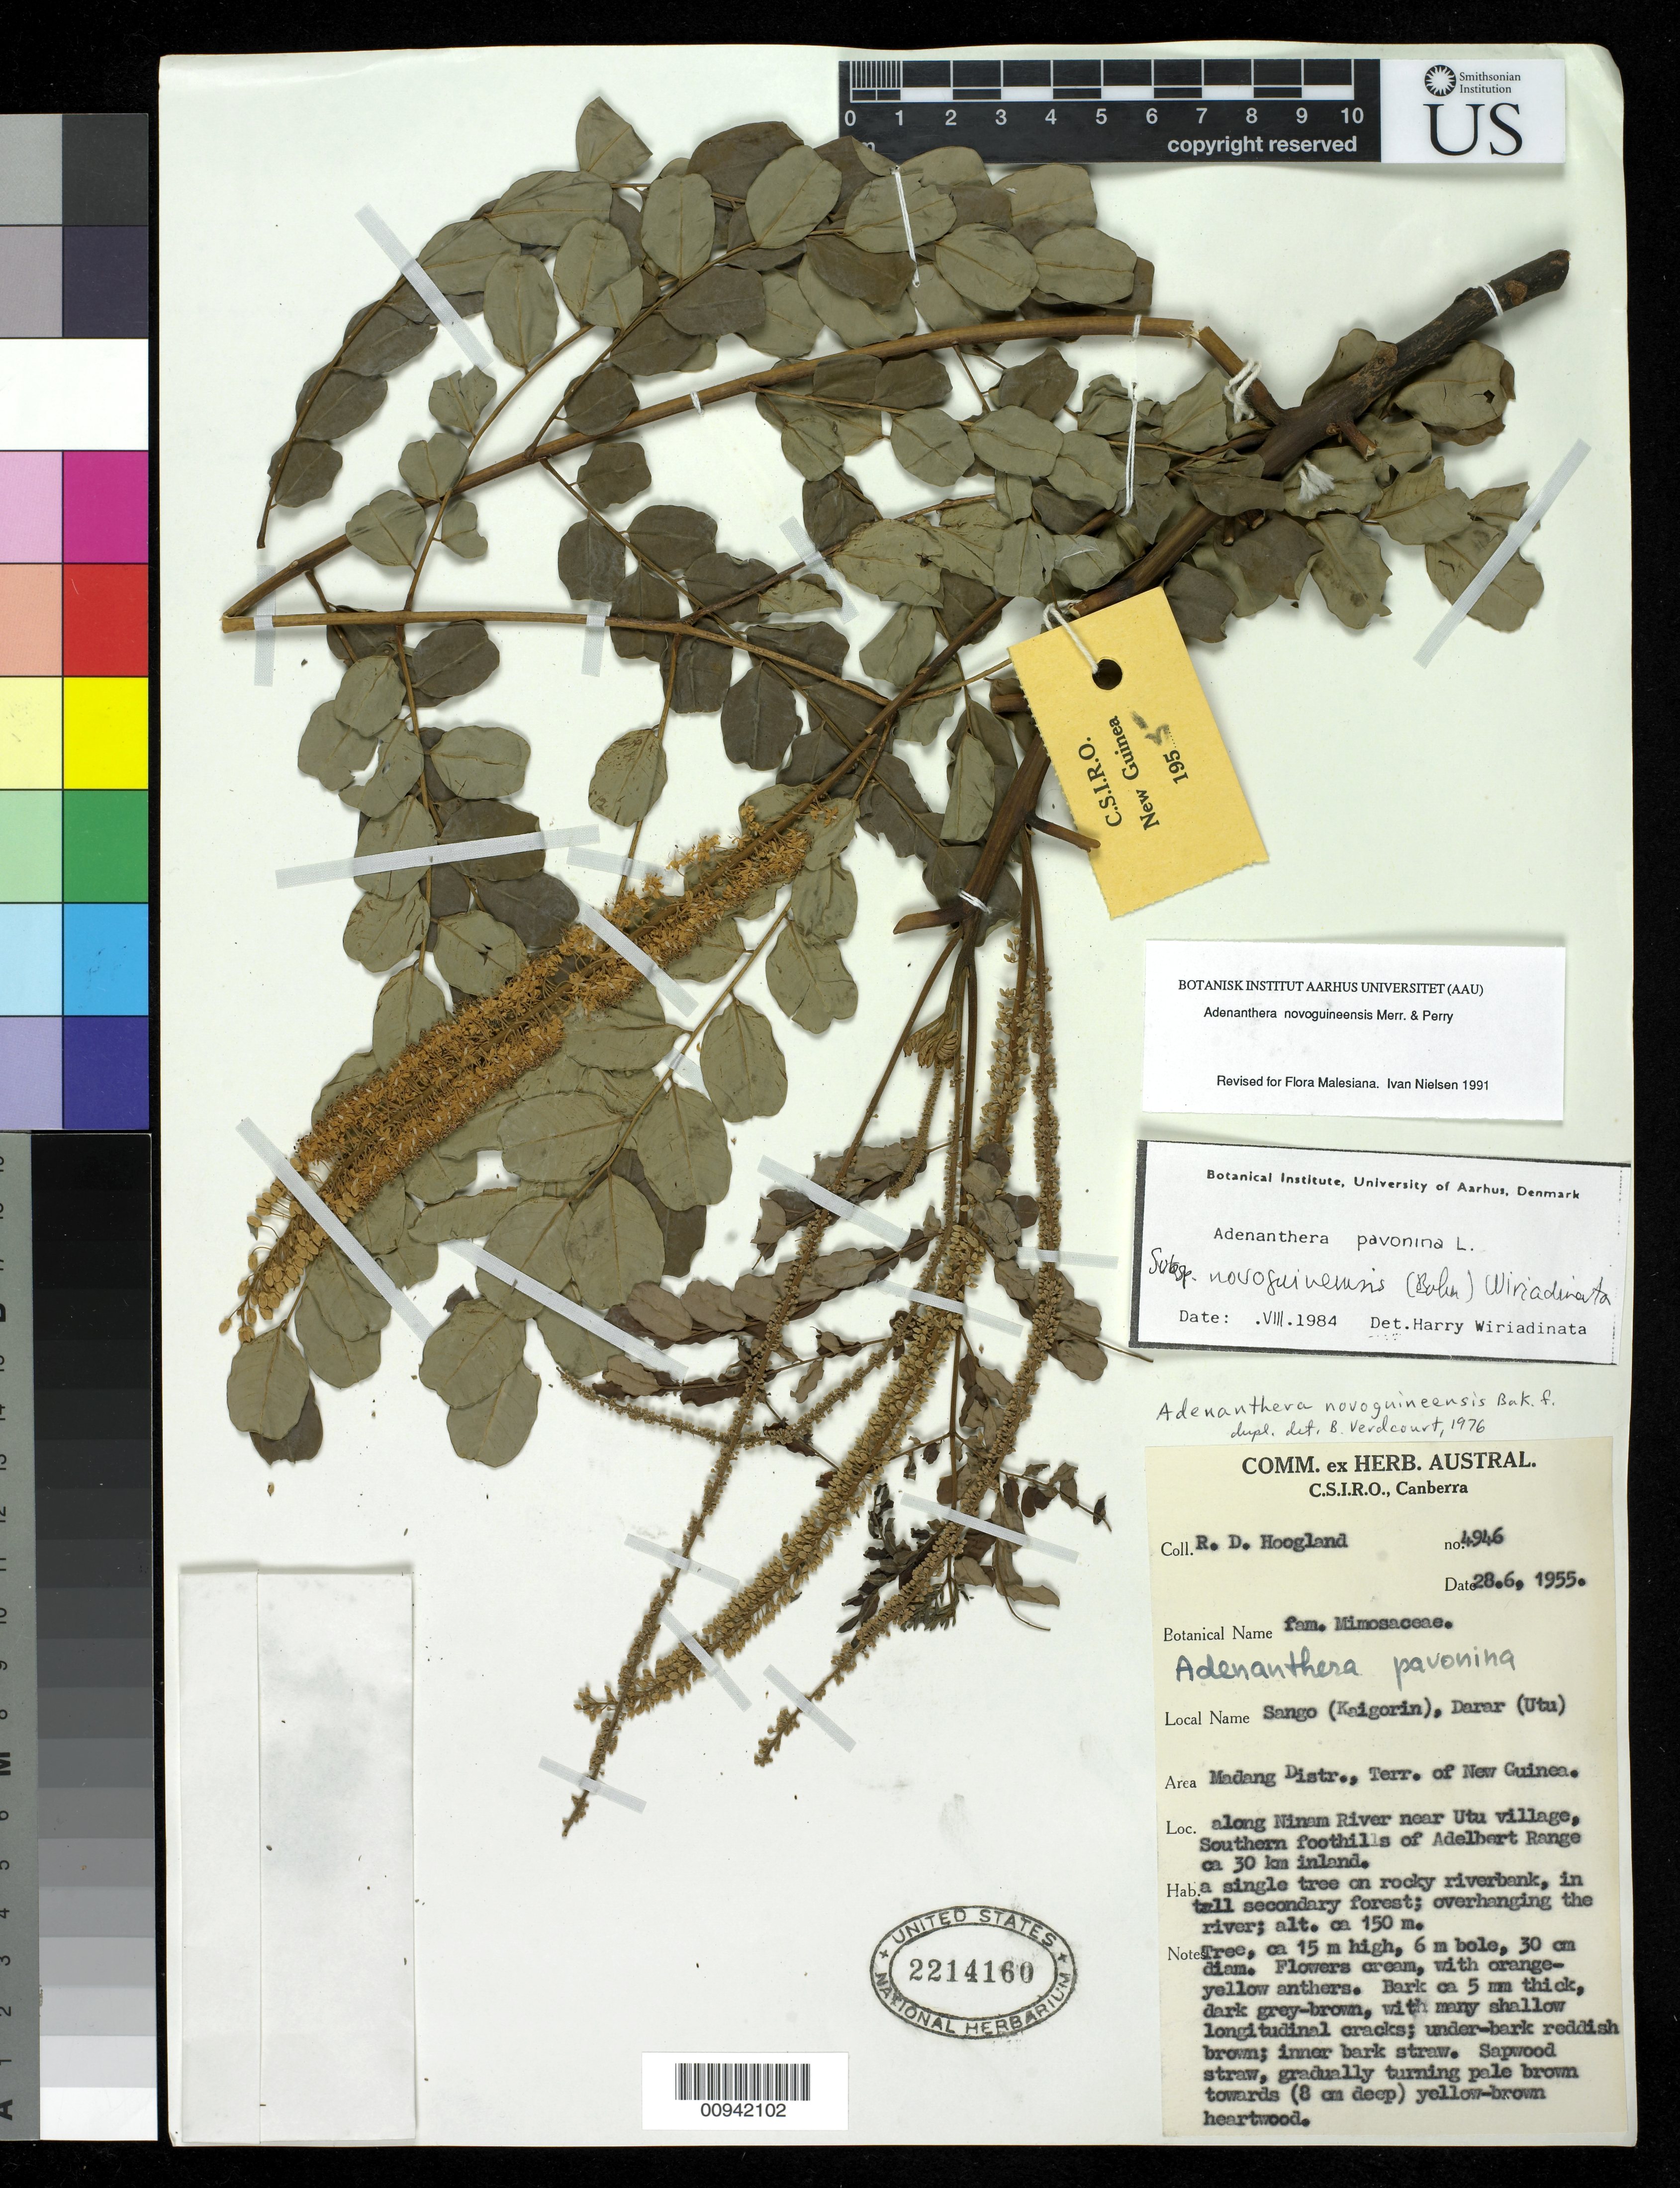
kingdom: Plantae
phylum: Tracheophyta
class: Magnoliopsida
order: Fabales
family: Fabaceae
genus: Adenanthera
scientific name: Adenanthera novo-guineensis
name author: Baker f.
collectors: R. D. Hoogland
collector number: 4946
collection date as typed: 28 Jun 1955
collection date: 1955-06-28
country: Papua New Guinea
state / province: Madang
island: New Guinea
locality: along Ninam River near Utu village, southern foothills of Adelbert Range, ca 30 km inland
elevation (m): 150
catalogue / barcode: US 2214160